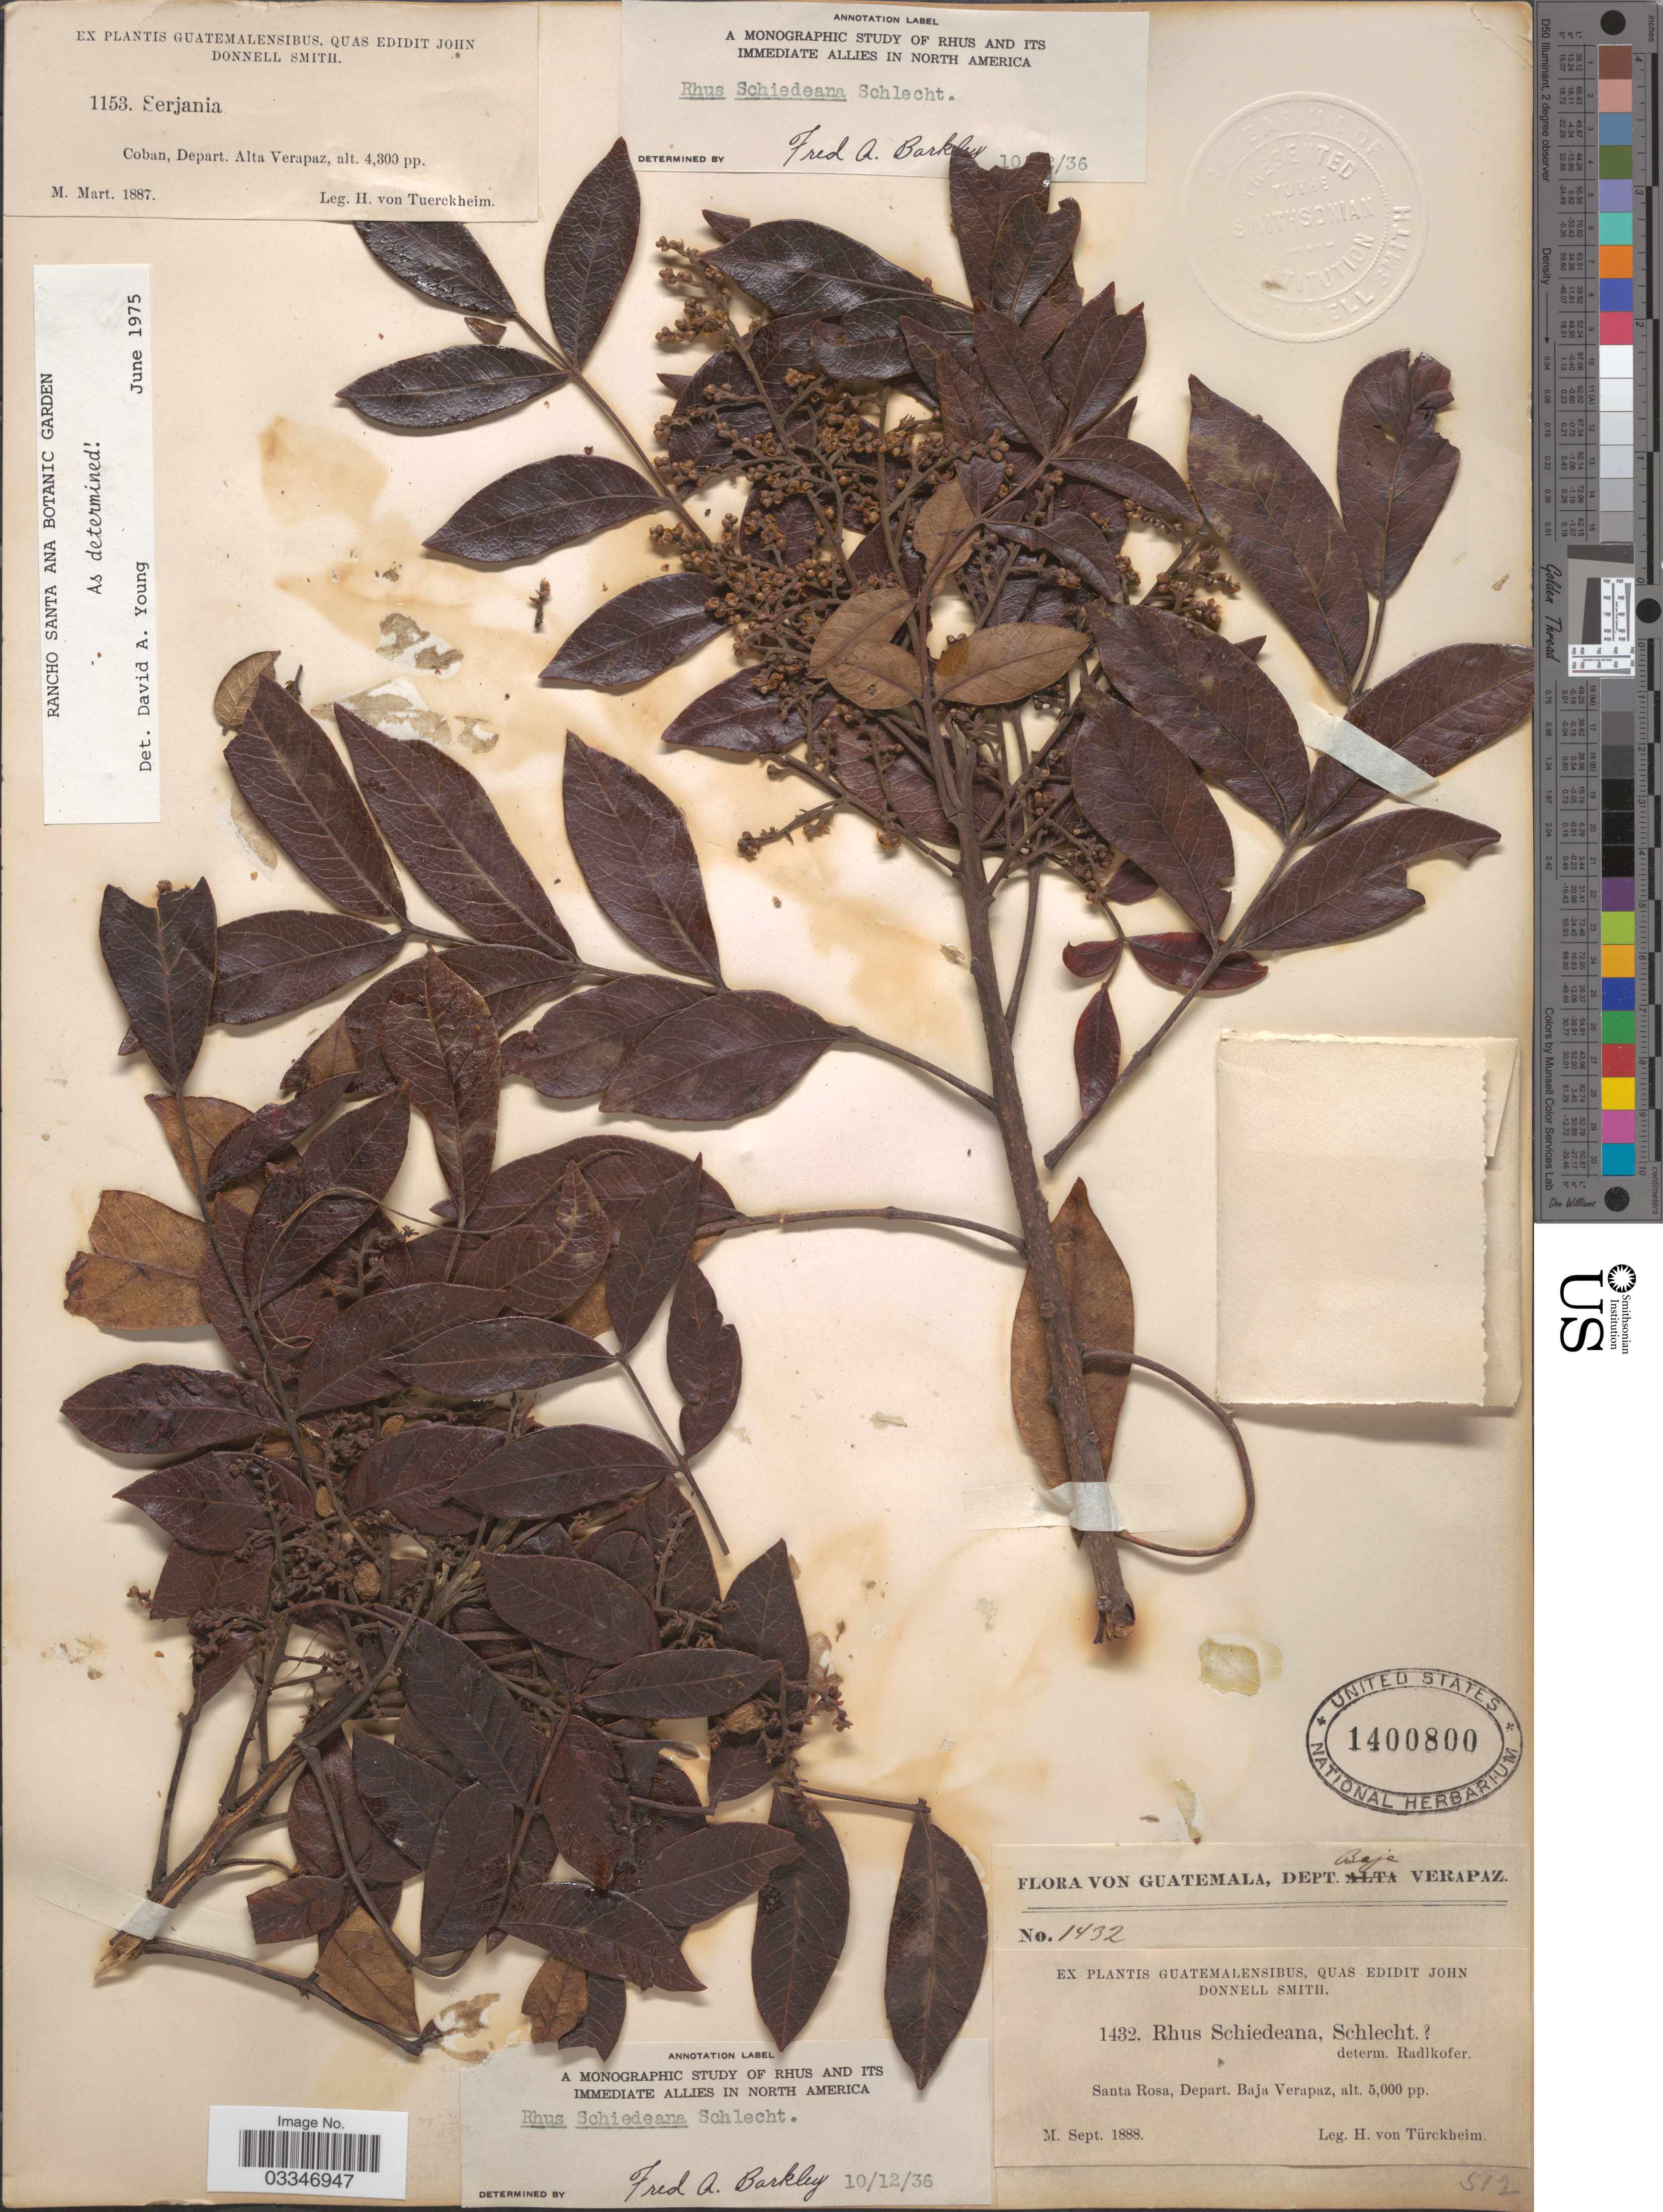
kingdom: Plantae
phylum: Tracheophyta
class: Magnoliopsida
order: Sapindales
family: Anacardiaceae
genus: Rhus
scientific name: Rhus schiedeana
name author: Schltdl.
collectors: H. von Türckheim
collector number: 1432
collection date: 1888-09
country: Guatemala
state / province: Baja Verapaz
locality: Dept. Baja Verapaz, Santa Rosa, Depart. Baja Verapaz.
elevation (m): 1524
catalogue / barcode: US 1400800